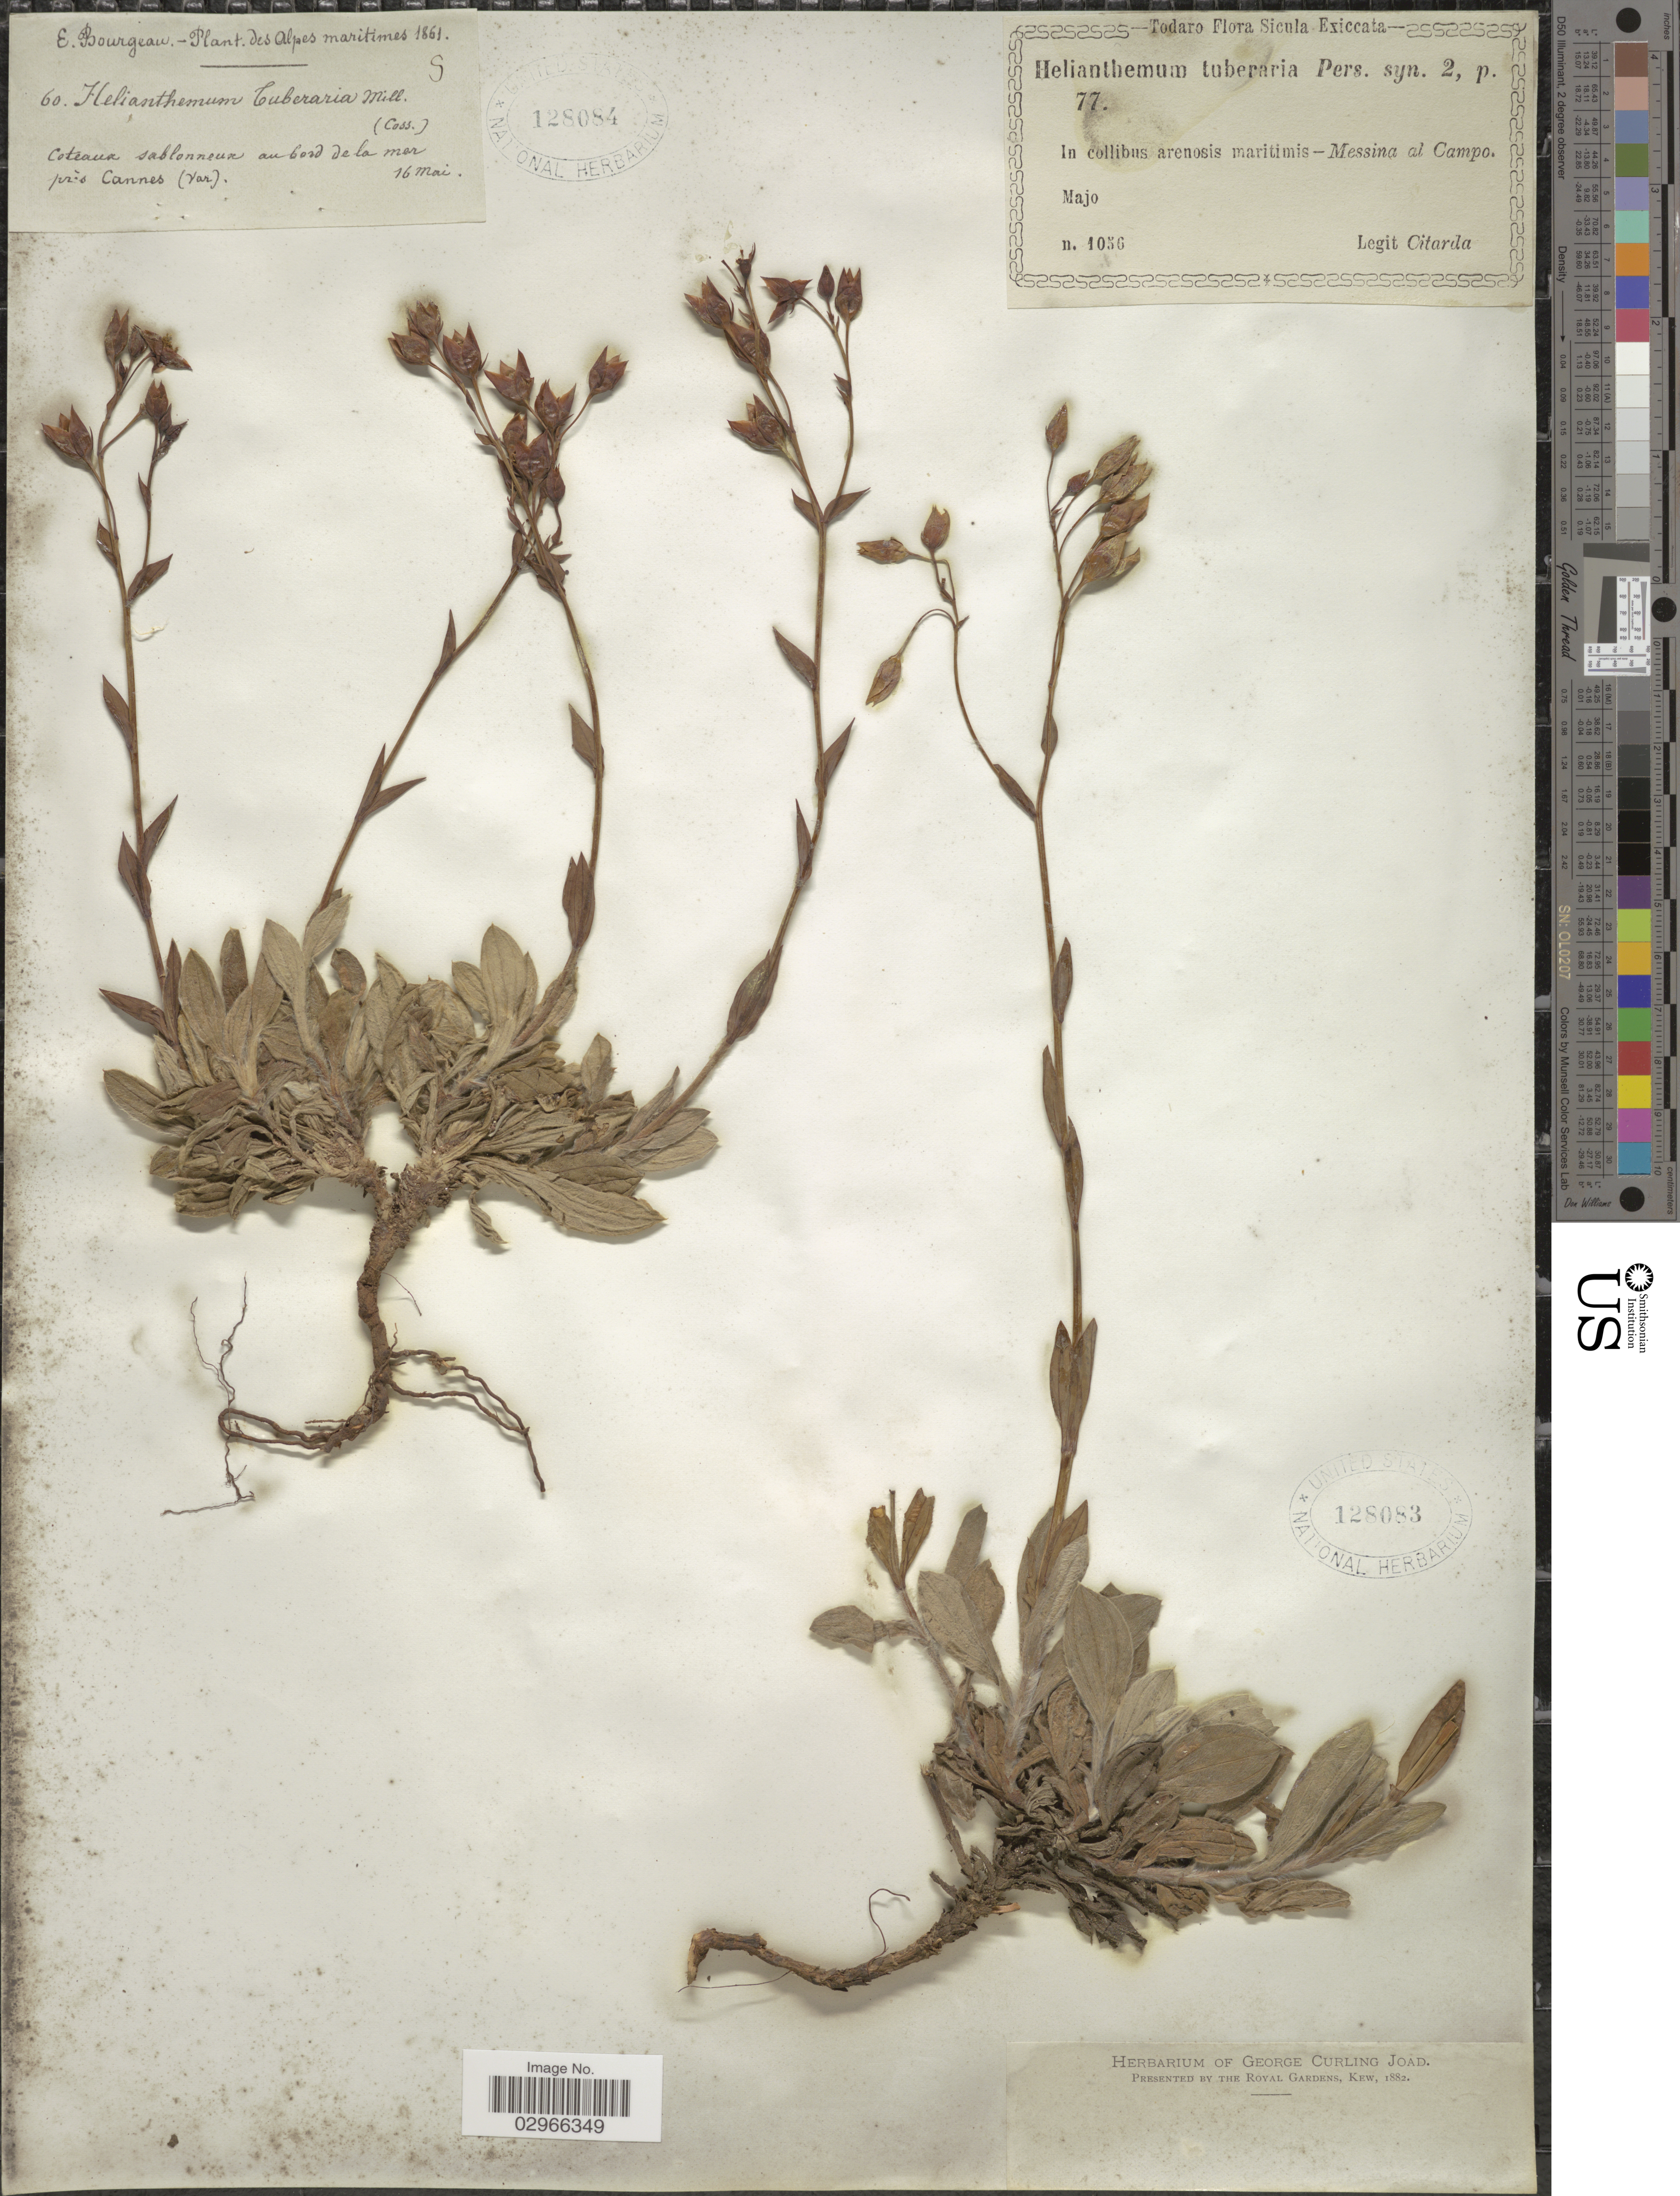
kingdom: Plantae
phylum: Tracheophyta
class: Magnoliopsida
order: Malvales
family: Cistaceae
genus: Helianthemum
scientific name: Helianthemum tuberaria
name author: (L.) Mill.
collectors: Citarda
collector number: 1056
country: Italy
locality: In collibus arenosis maritimis- Messina al Campo.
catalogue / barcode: US 128083